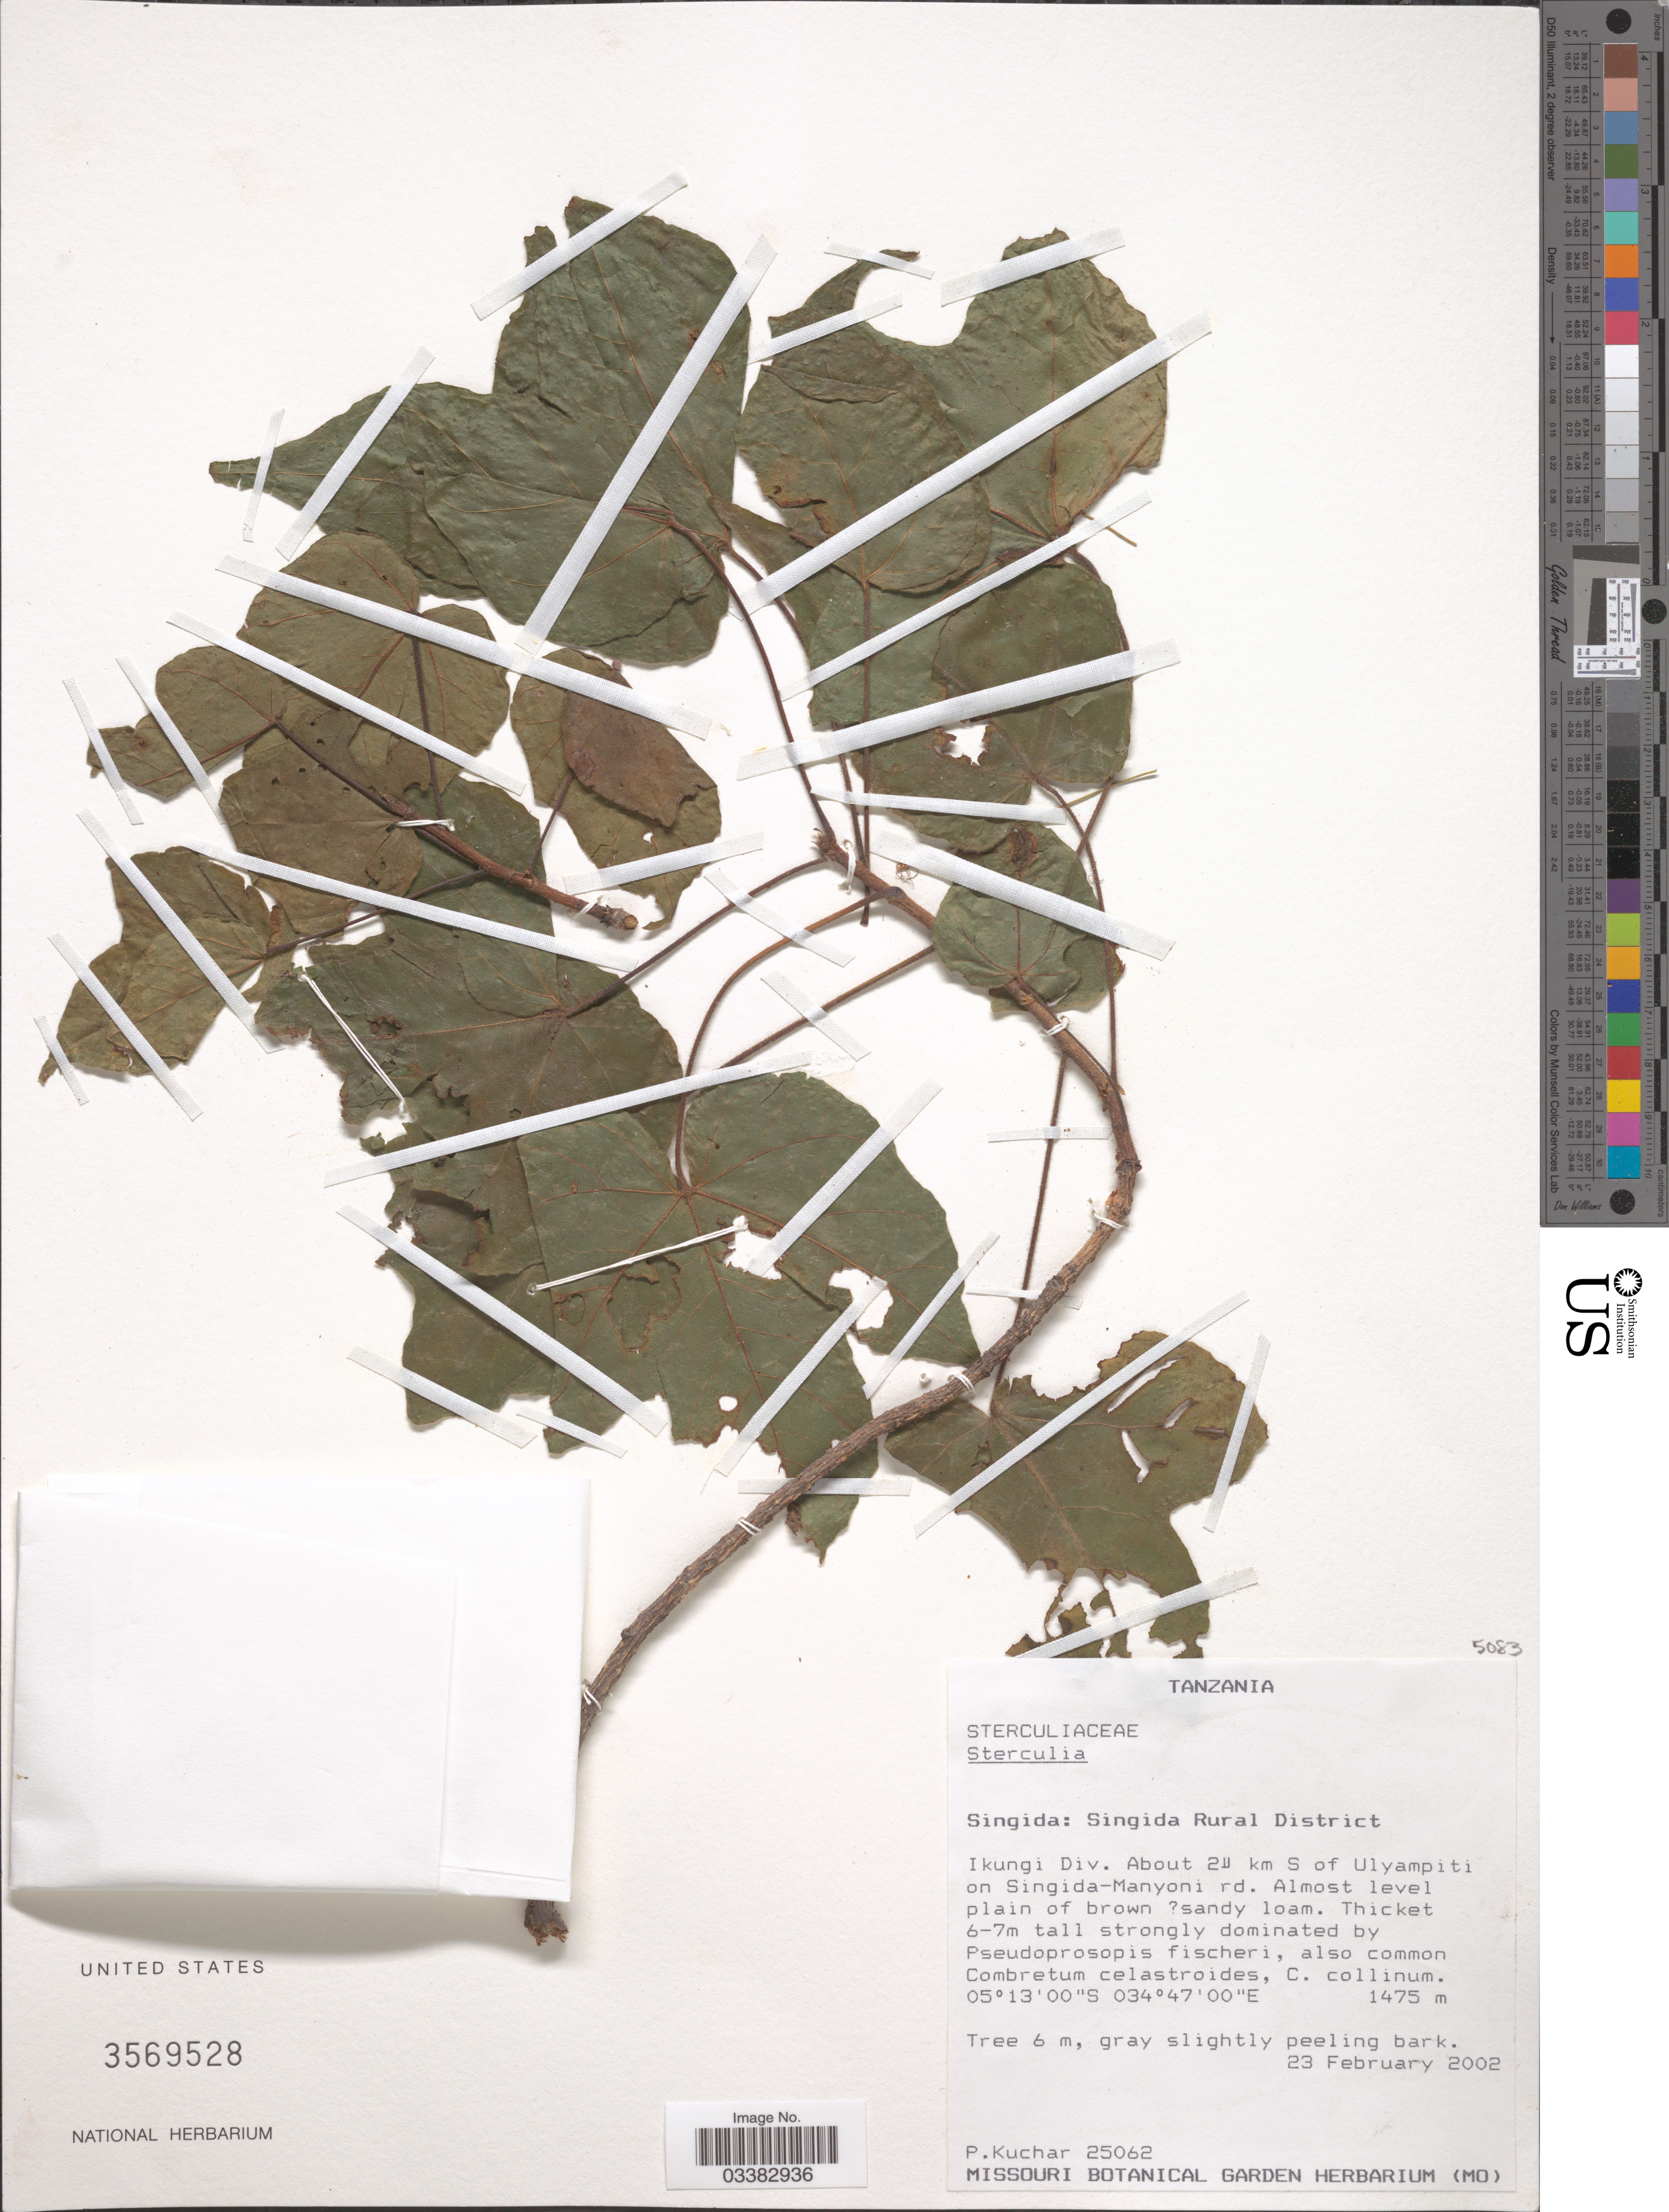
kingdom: Plantae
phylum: Tracheophyta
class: Magnoliopsida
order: Malvales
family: Malvaceae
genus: Sterculia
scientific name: Sterculia sp.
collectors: P. Kuchar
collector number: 25062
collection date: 2002-02-23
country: Tanzania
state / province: Singida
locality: Singida Rural District. Ikungi Div. About 20 [interpreted] km S of Ulyampiti on Singida-Manyoni rd.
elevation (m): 1475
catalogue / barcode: US 3569528